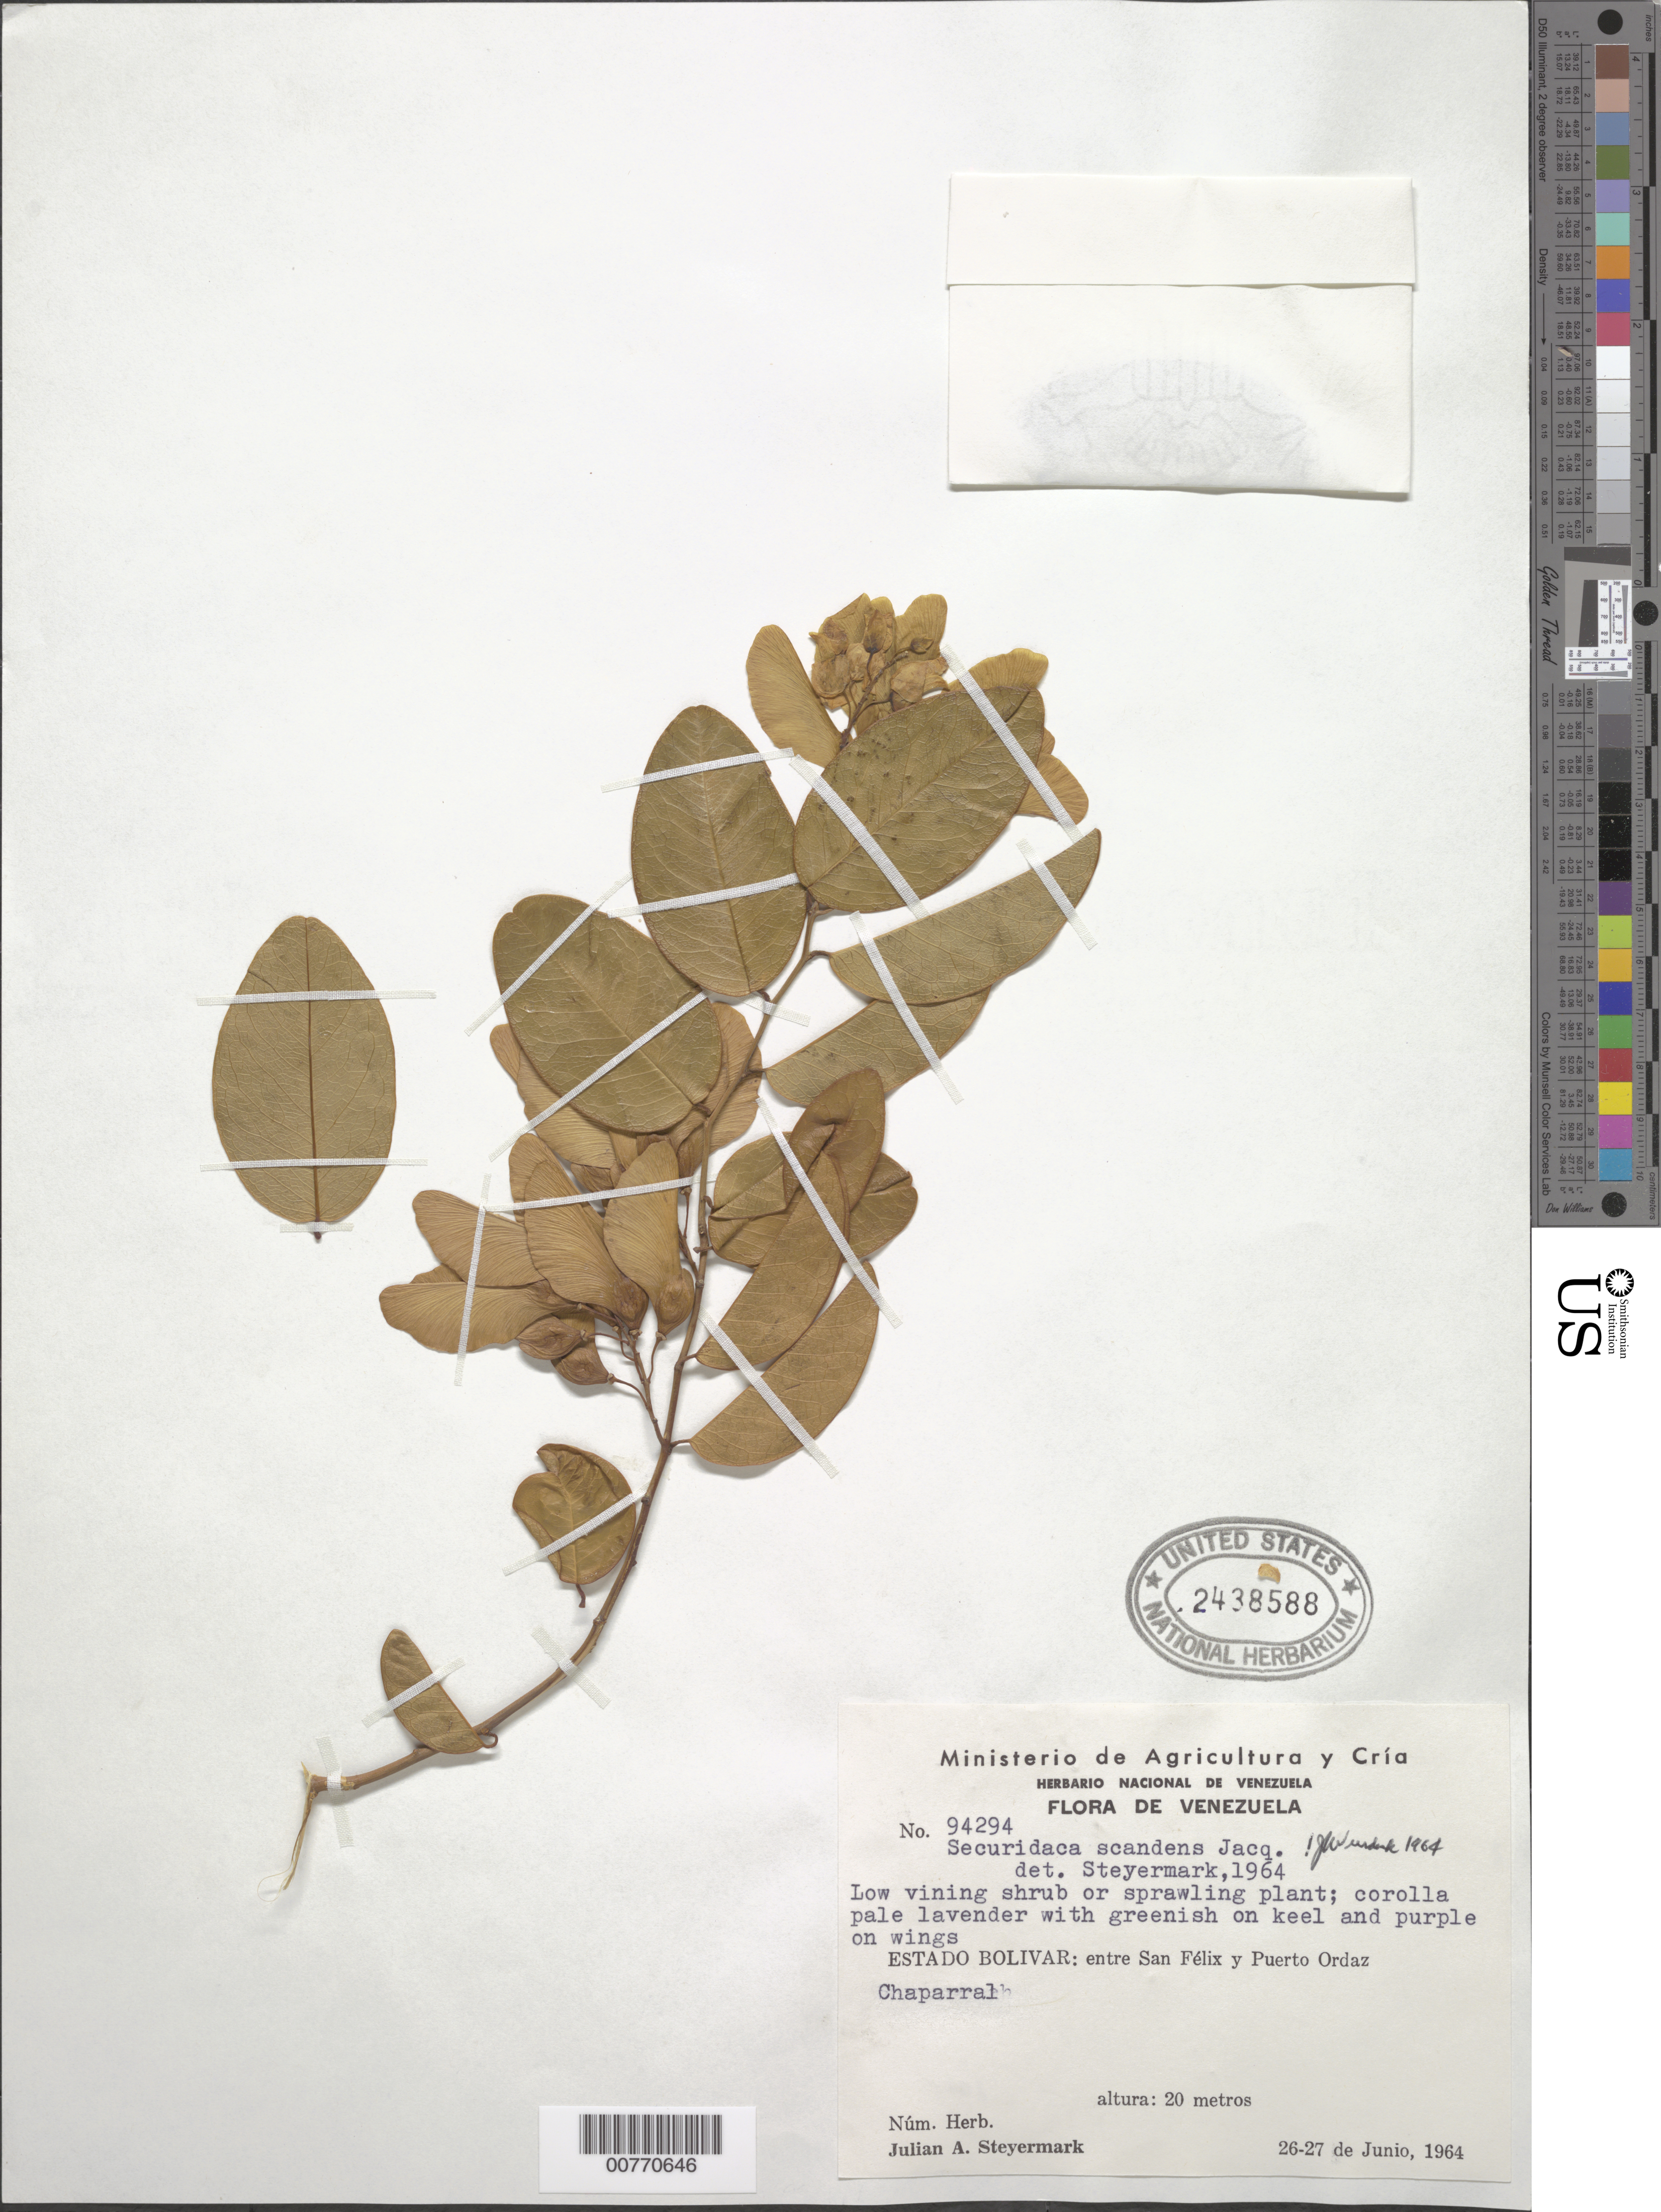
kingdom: Plantae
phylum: Tracheophyta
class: Magnoliopsida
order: Fabales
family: Polygalaceae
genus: Securidaca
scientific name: Securidaca scandens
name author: Jacq.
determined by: Wurdack, John J., (US), US (UNITED STATES)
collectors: J. Steyermark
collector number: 94294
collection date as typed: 26-Jun-64 to 27-Jun-64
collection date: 1964-06-26/1964-06-27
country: Venezuela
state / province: Bolívar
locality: San Félix to Puerto Ordaz, opp. Fabrica de Alfareria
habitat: Chaparral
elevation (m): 20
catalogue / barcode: US 2438588